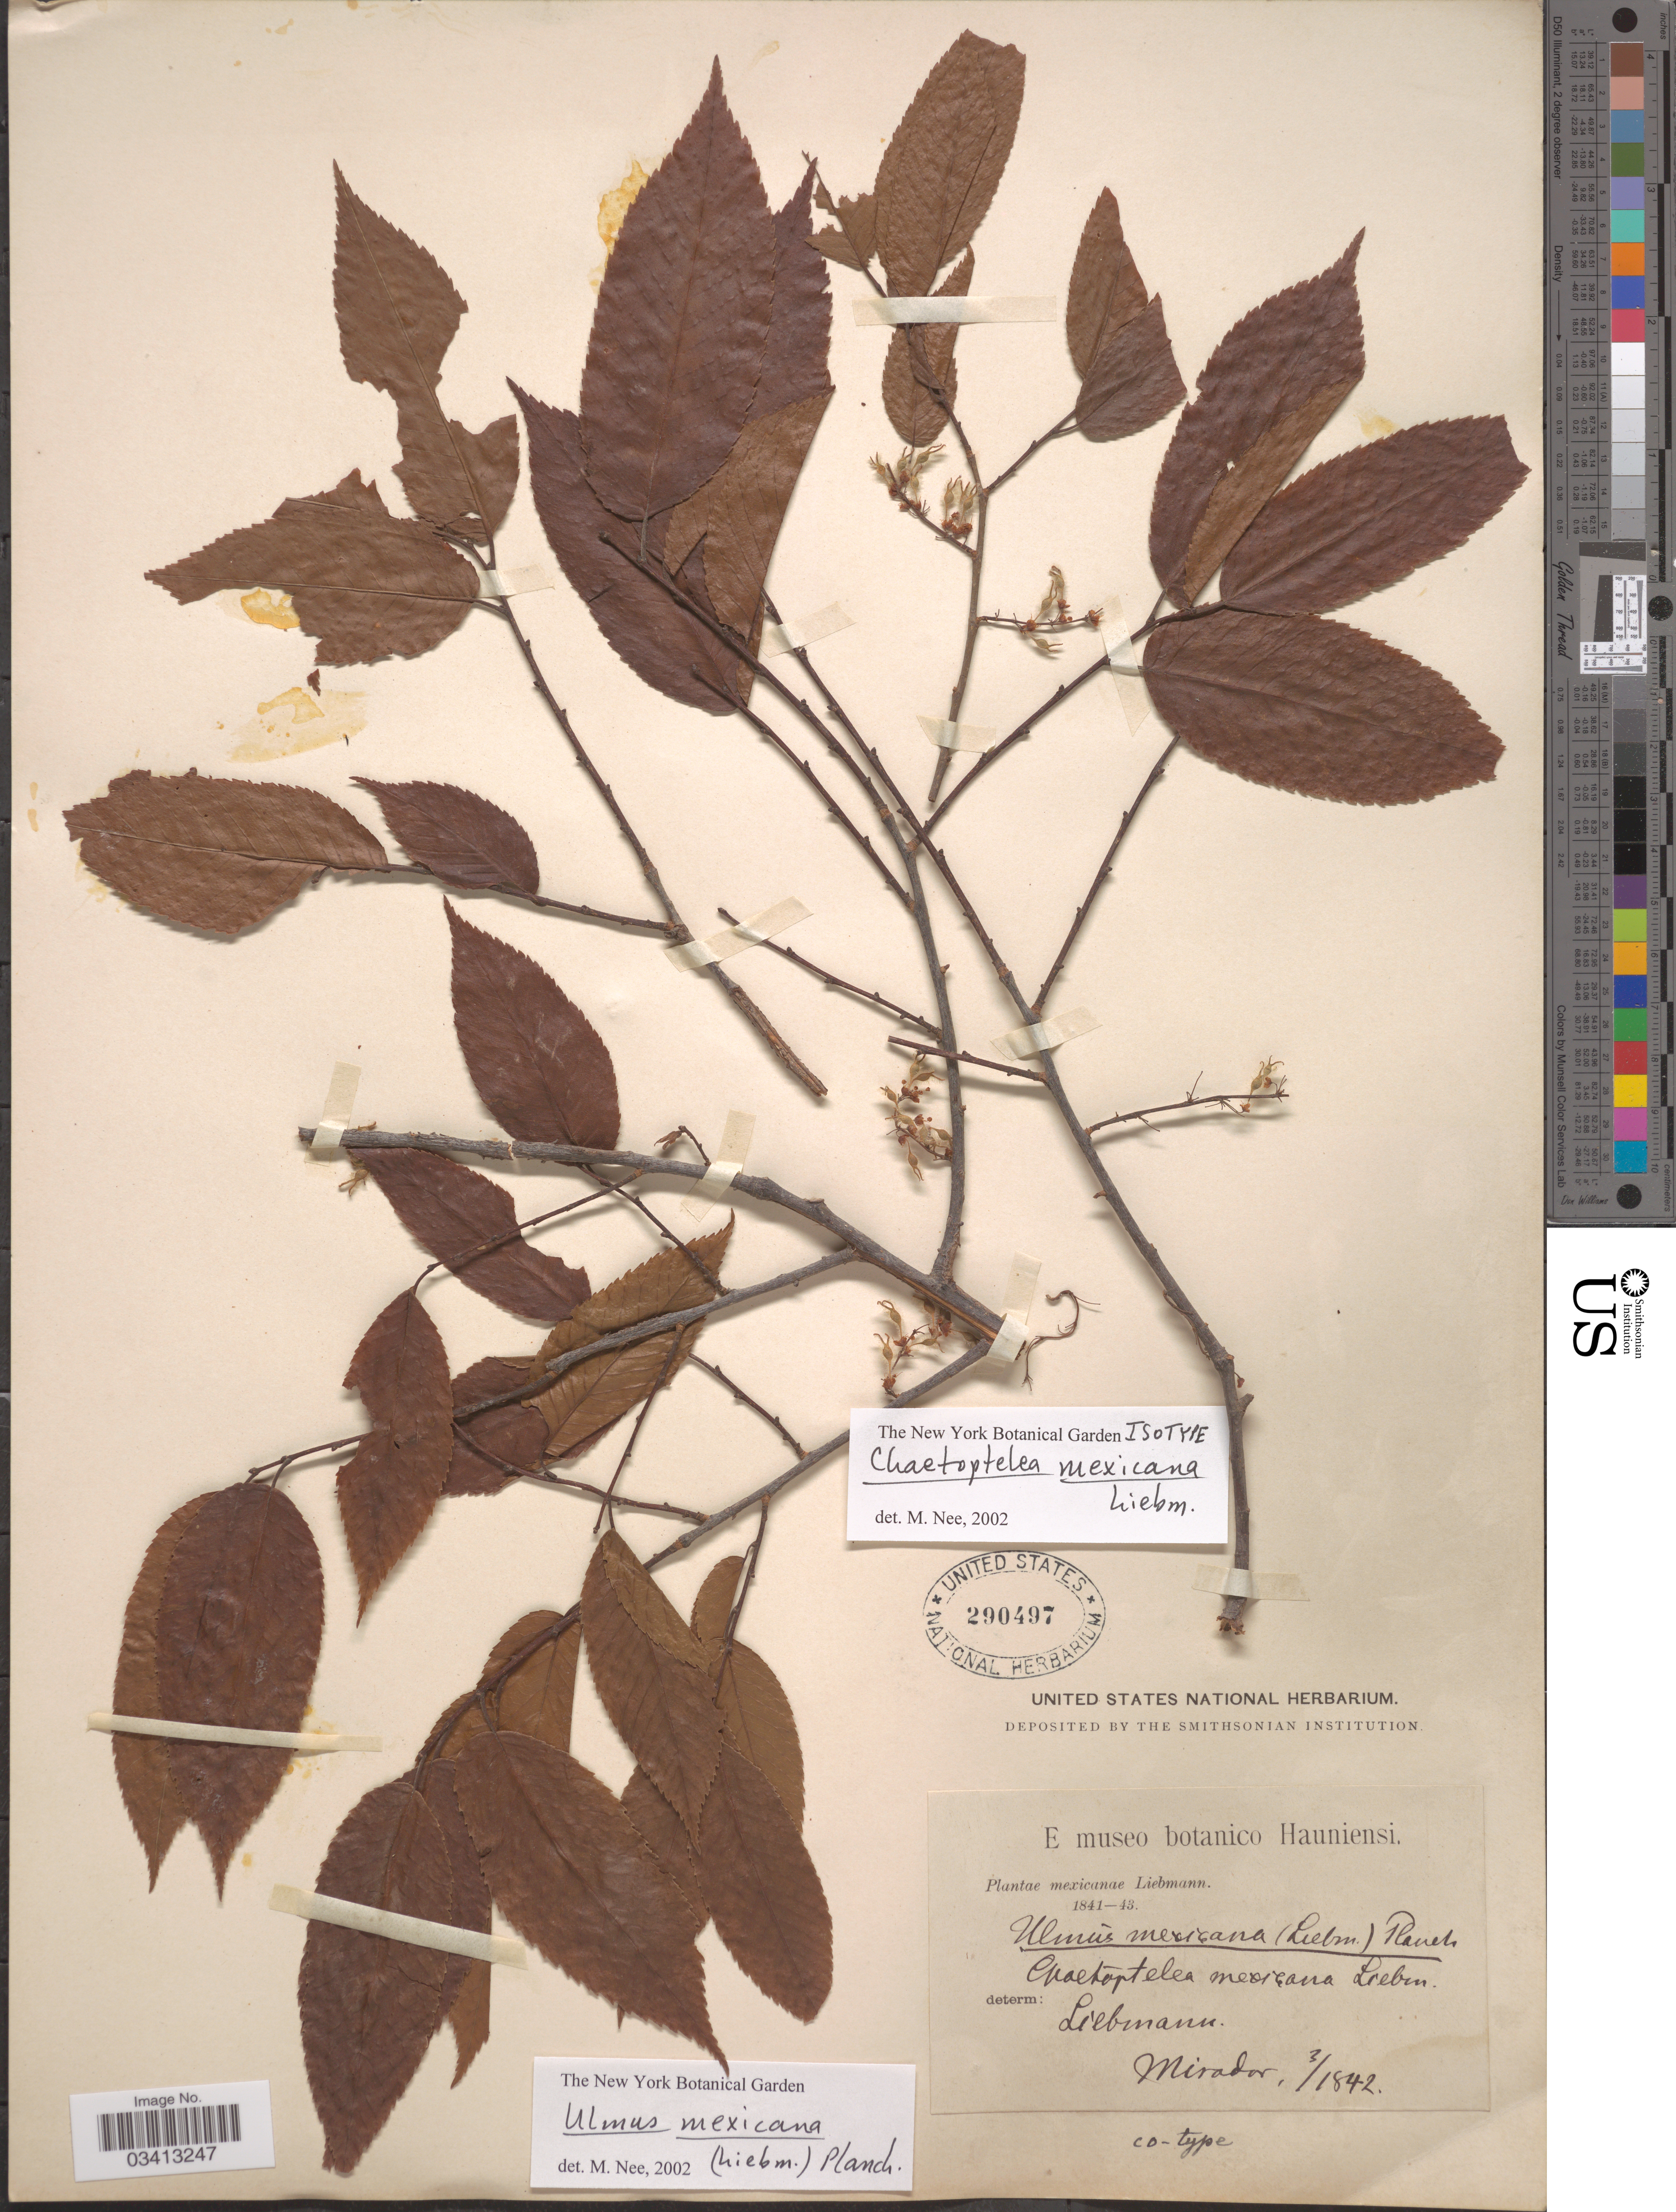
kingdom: Plantae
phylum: Tracheophyta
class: Magnoliopsida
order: Rosales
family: Ulmaceae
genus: Ulmus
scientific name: Ulmus mexicana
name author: (Liebm.) Planch.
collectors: Liebmann, --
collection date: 1842-03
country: Mexico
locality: Mirador.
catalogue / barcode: US 290497